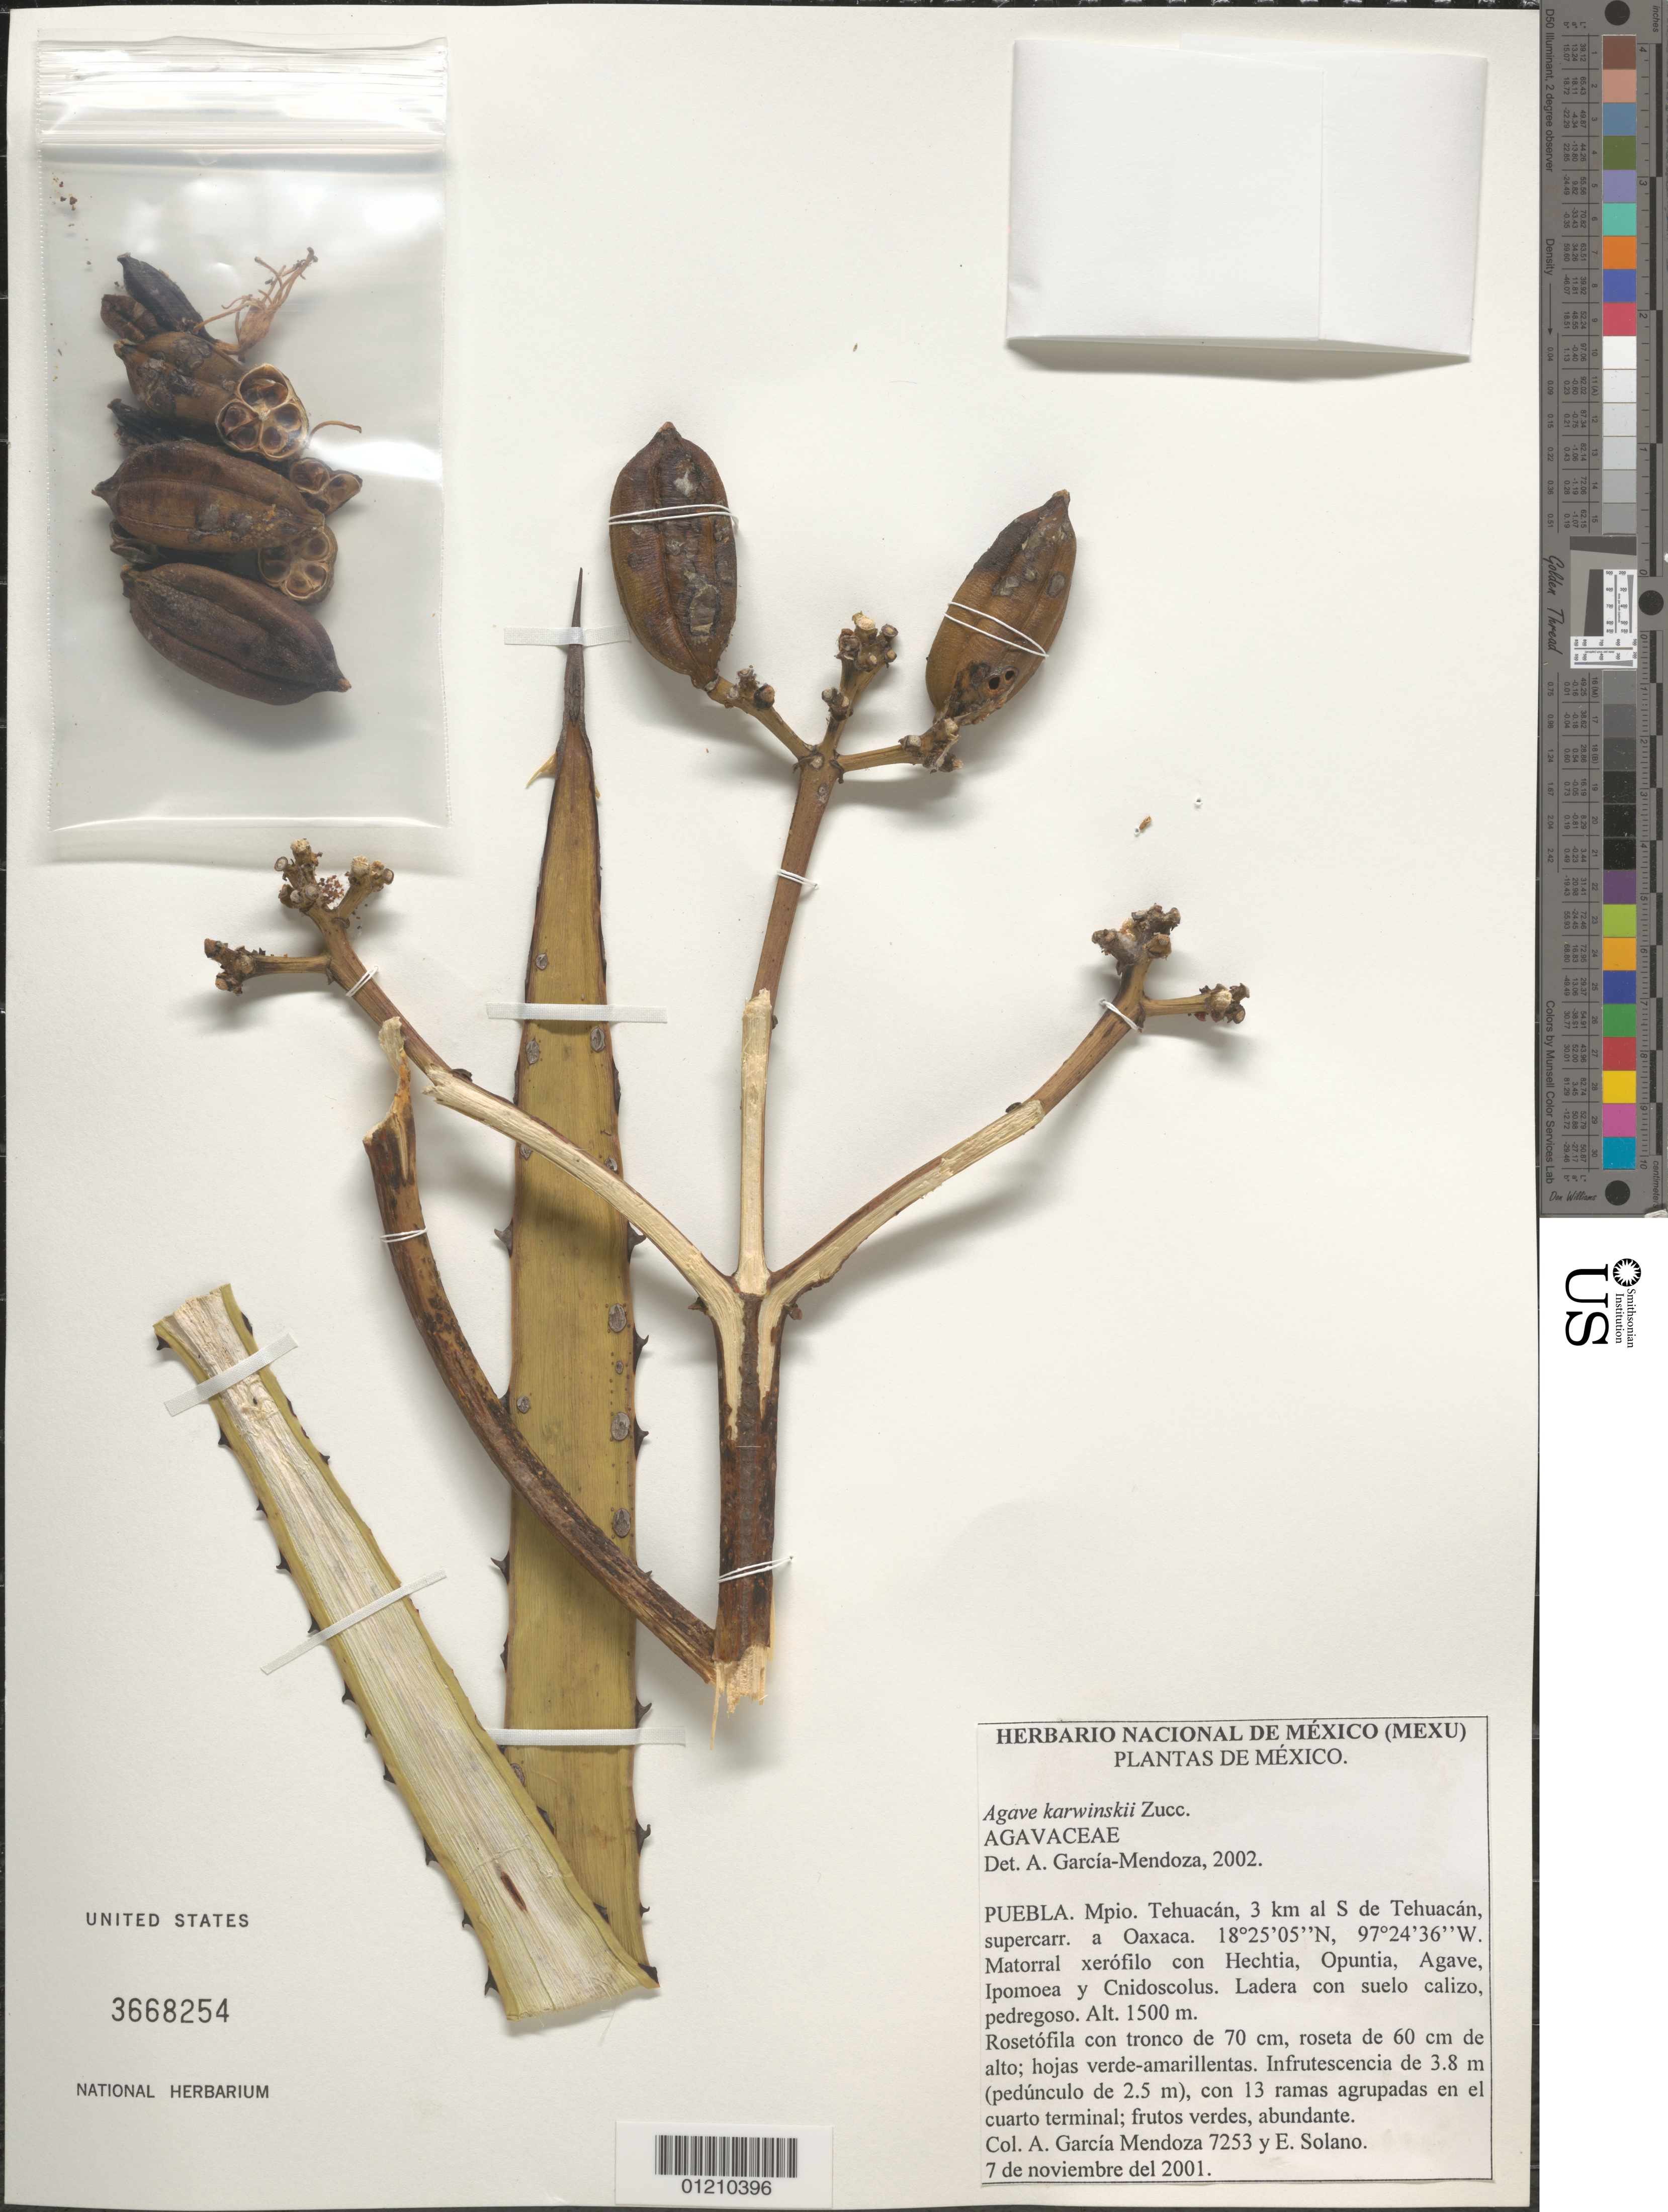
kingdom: Plantae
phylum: Tracheophyta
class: Liliopsida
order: Asparagales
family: Asparagaceae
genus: Agave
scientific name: Agave karwinskii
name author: Zucc.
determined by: García-Mendoza, A.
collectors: A. García-Mendoza & E. Solano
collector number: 7253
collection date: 2001-11-07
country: Mexico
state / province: Puebla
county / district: Tehuacán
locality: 3 km al S de Tehuacan, supercarr. a Oaxaca.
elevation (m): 1500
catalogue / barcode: US 3668254